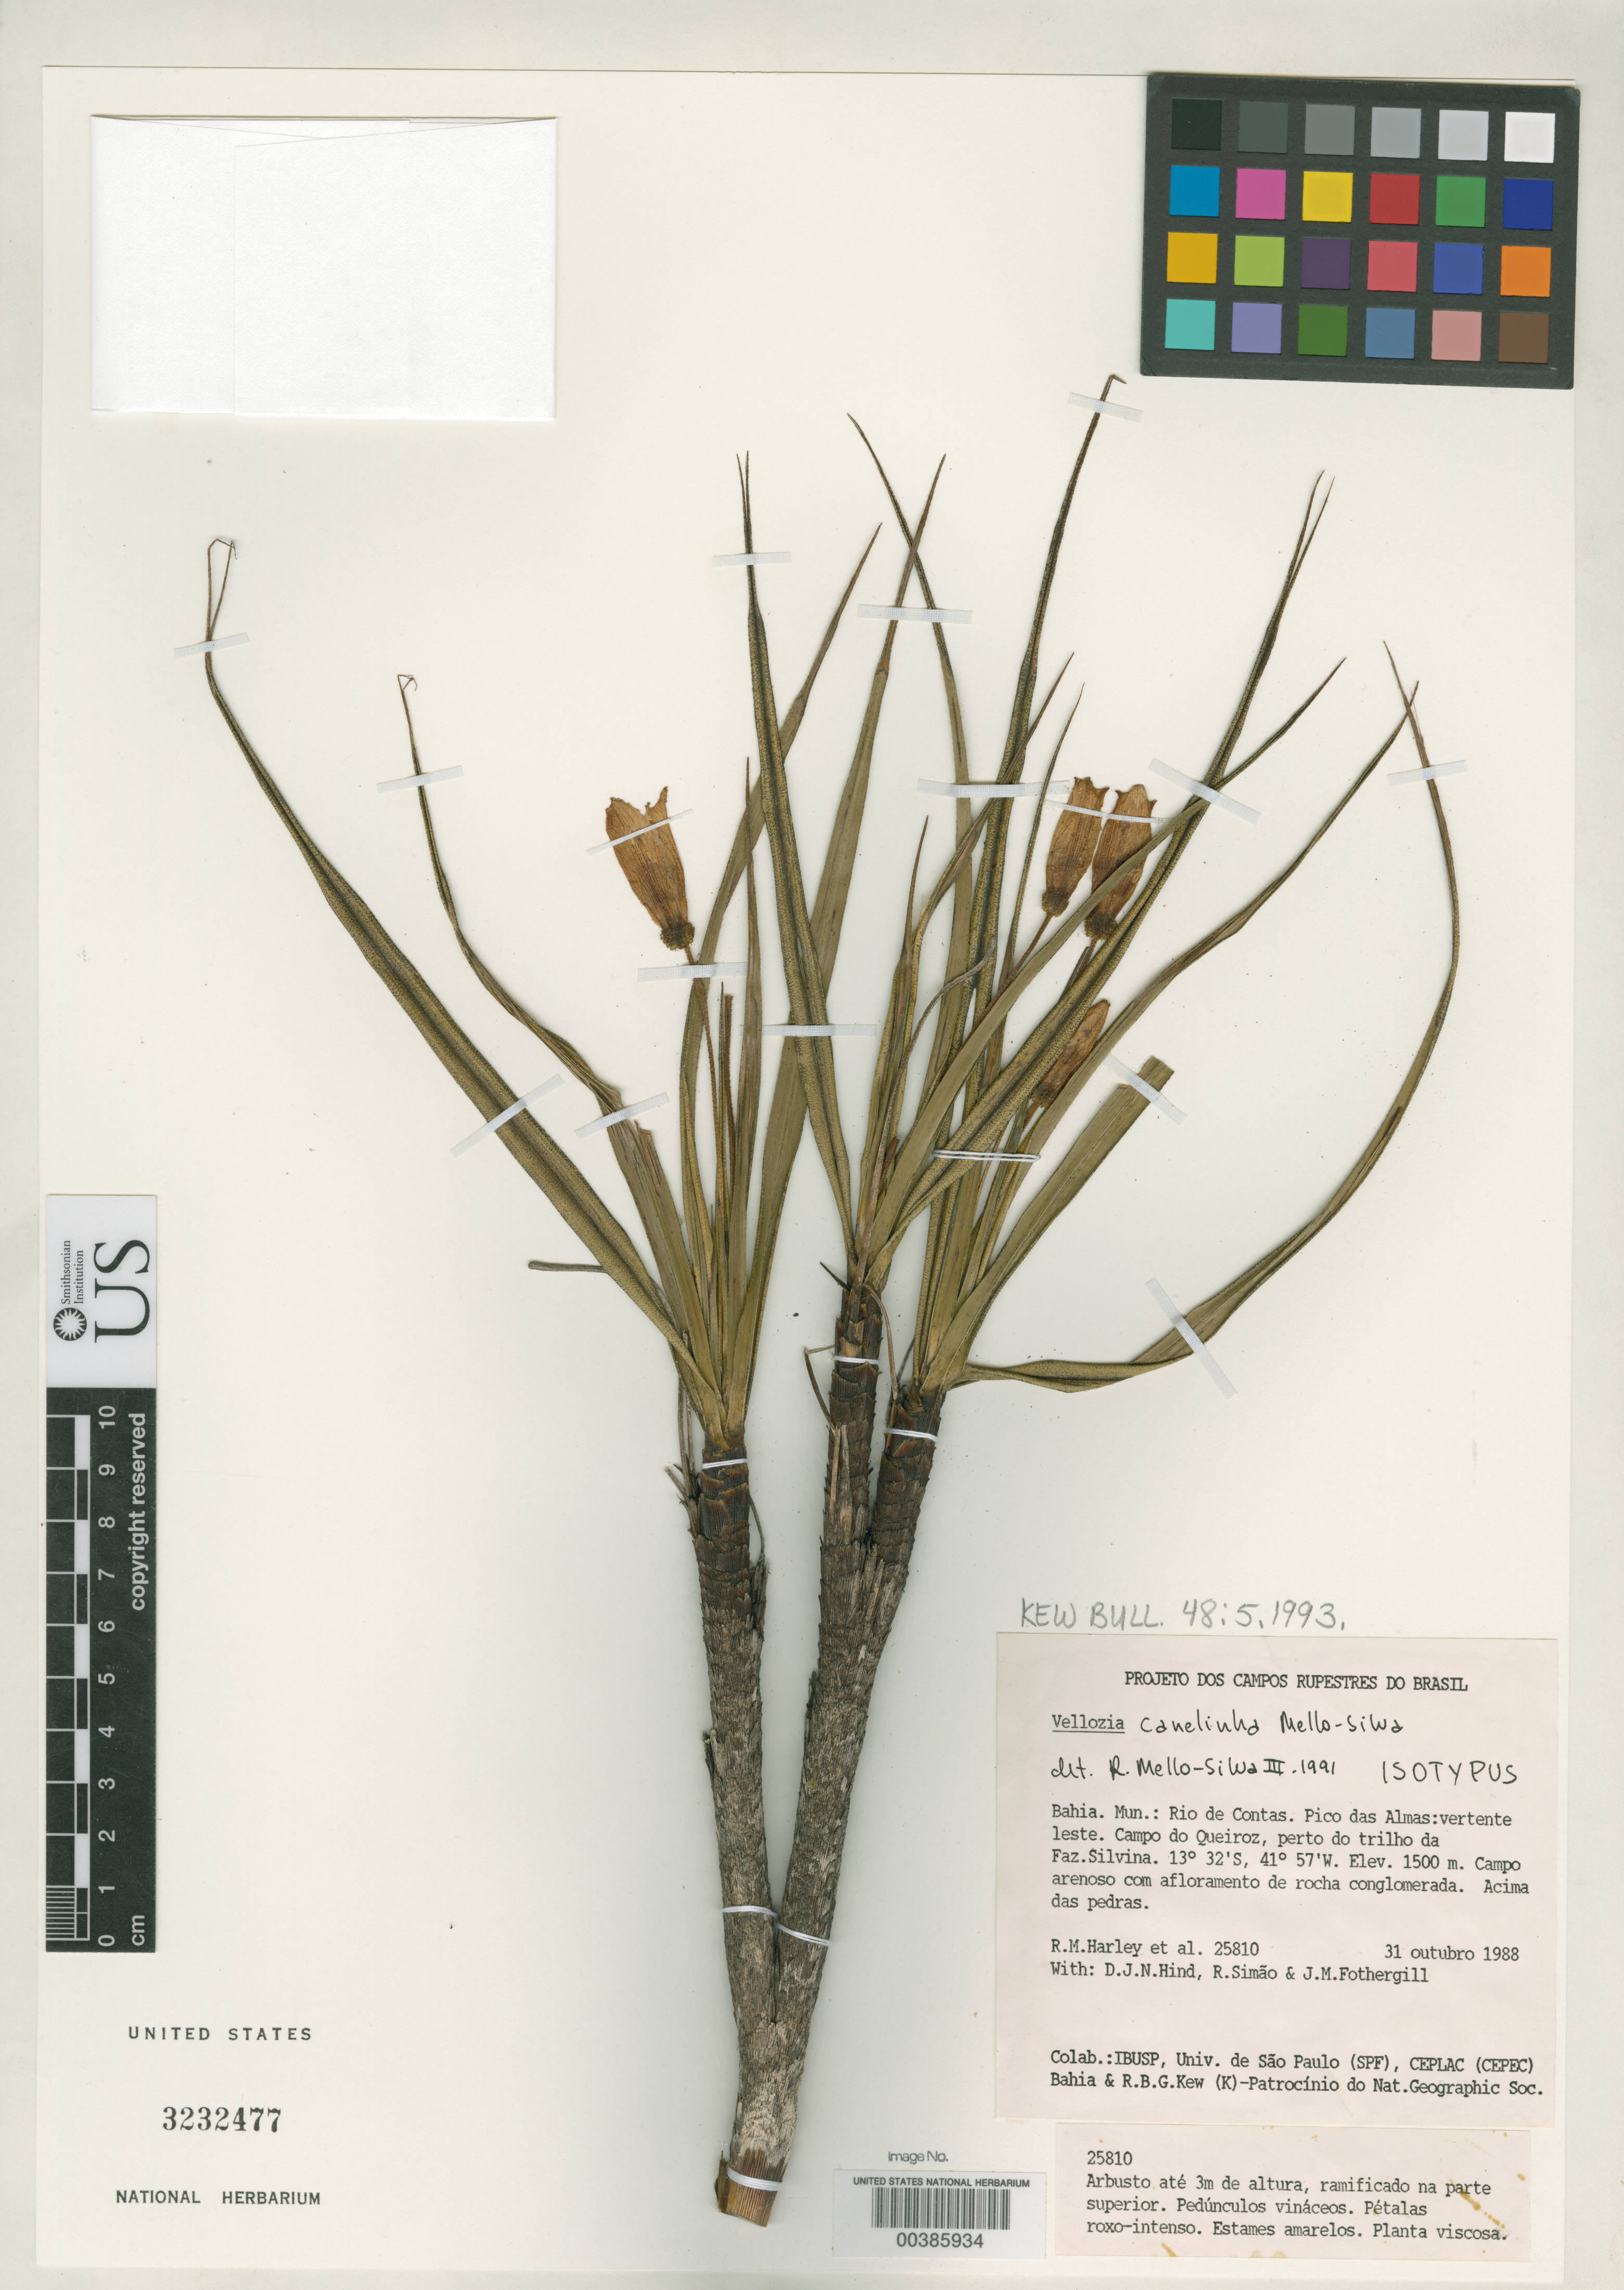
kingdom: Plantae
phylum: Tracheophyta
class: Liliopsida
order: Pandanales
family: Velloziaceae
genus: Vellozia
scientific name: Vellozia canelinha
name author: Mello-Silva & N.L. Menezes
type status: Isotype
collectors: R. M. Harley, D. J. N. Hind, R. Simao & J. Fothergill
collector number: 25810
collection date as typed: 31 Oct 1988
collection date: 1988-10-31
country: Brazil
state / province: Bahia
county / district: Rio de Contas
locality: Pico das Almas, vertente leste, Campo do Queiroz, perto do trilho da Faz. Silvina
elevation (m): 1500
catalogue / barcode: US 3232477